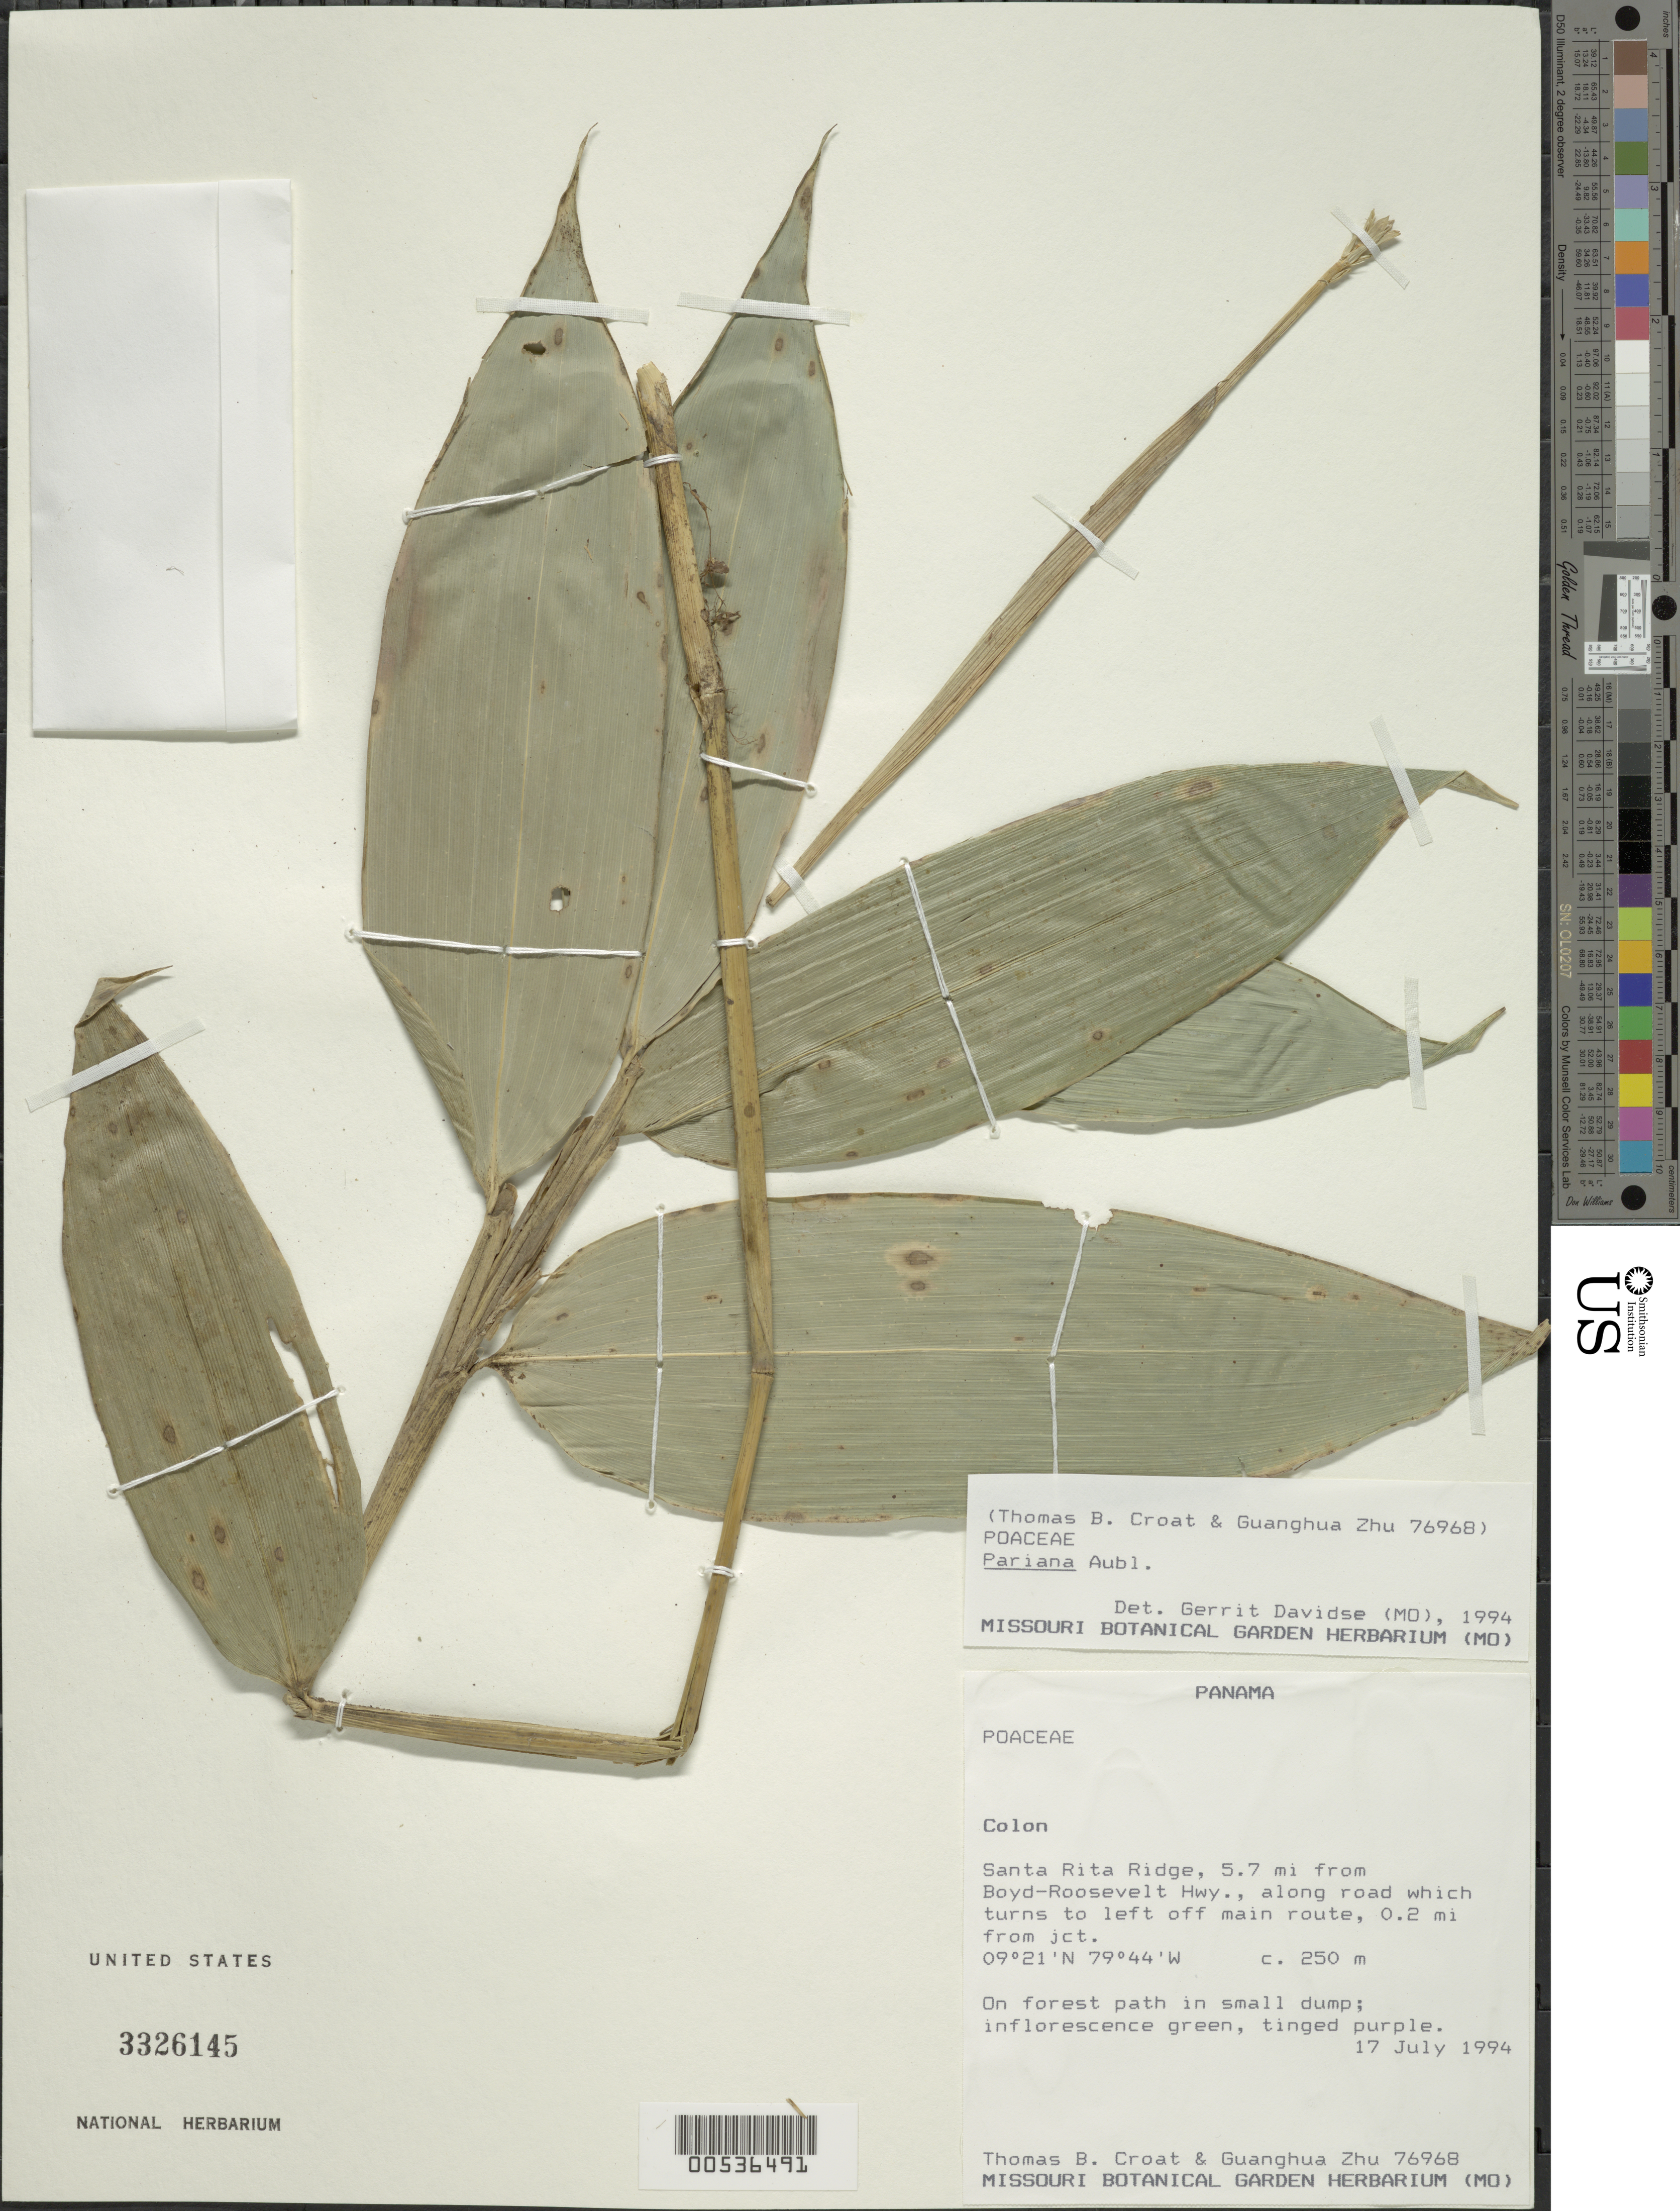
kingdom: Plantae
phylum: Tracheophyta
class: Liliopsida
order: Poales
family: Poaceae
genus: Pariana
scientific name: Pariana sp.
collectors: T. B. Croat & G. H. Zhu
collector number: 76968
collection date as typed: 17 Jul 1994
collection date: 1994-07-17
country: Panama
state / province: Colón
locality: Santa Rita ridge, from boyd-rossevelt Hwy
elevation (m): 250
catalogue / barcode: US 3326145